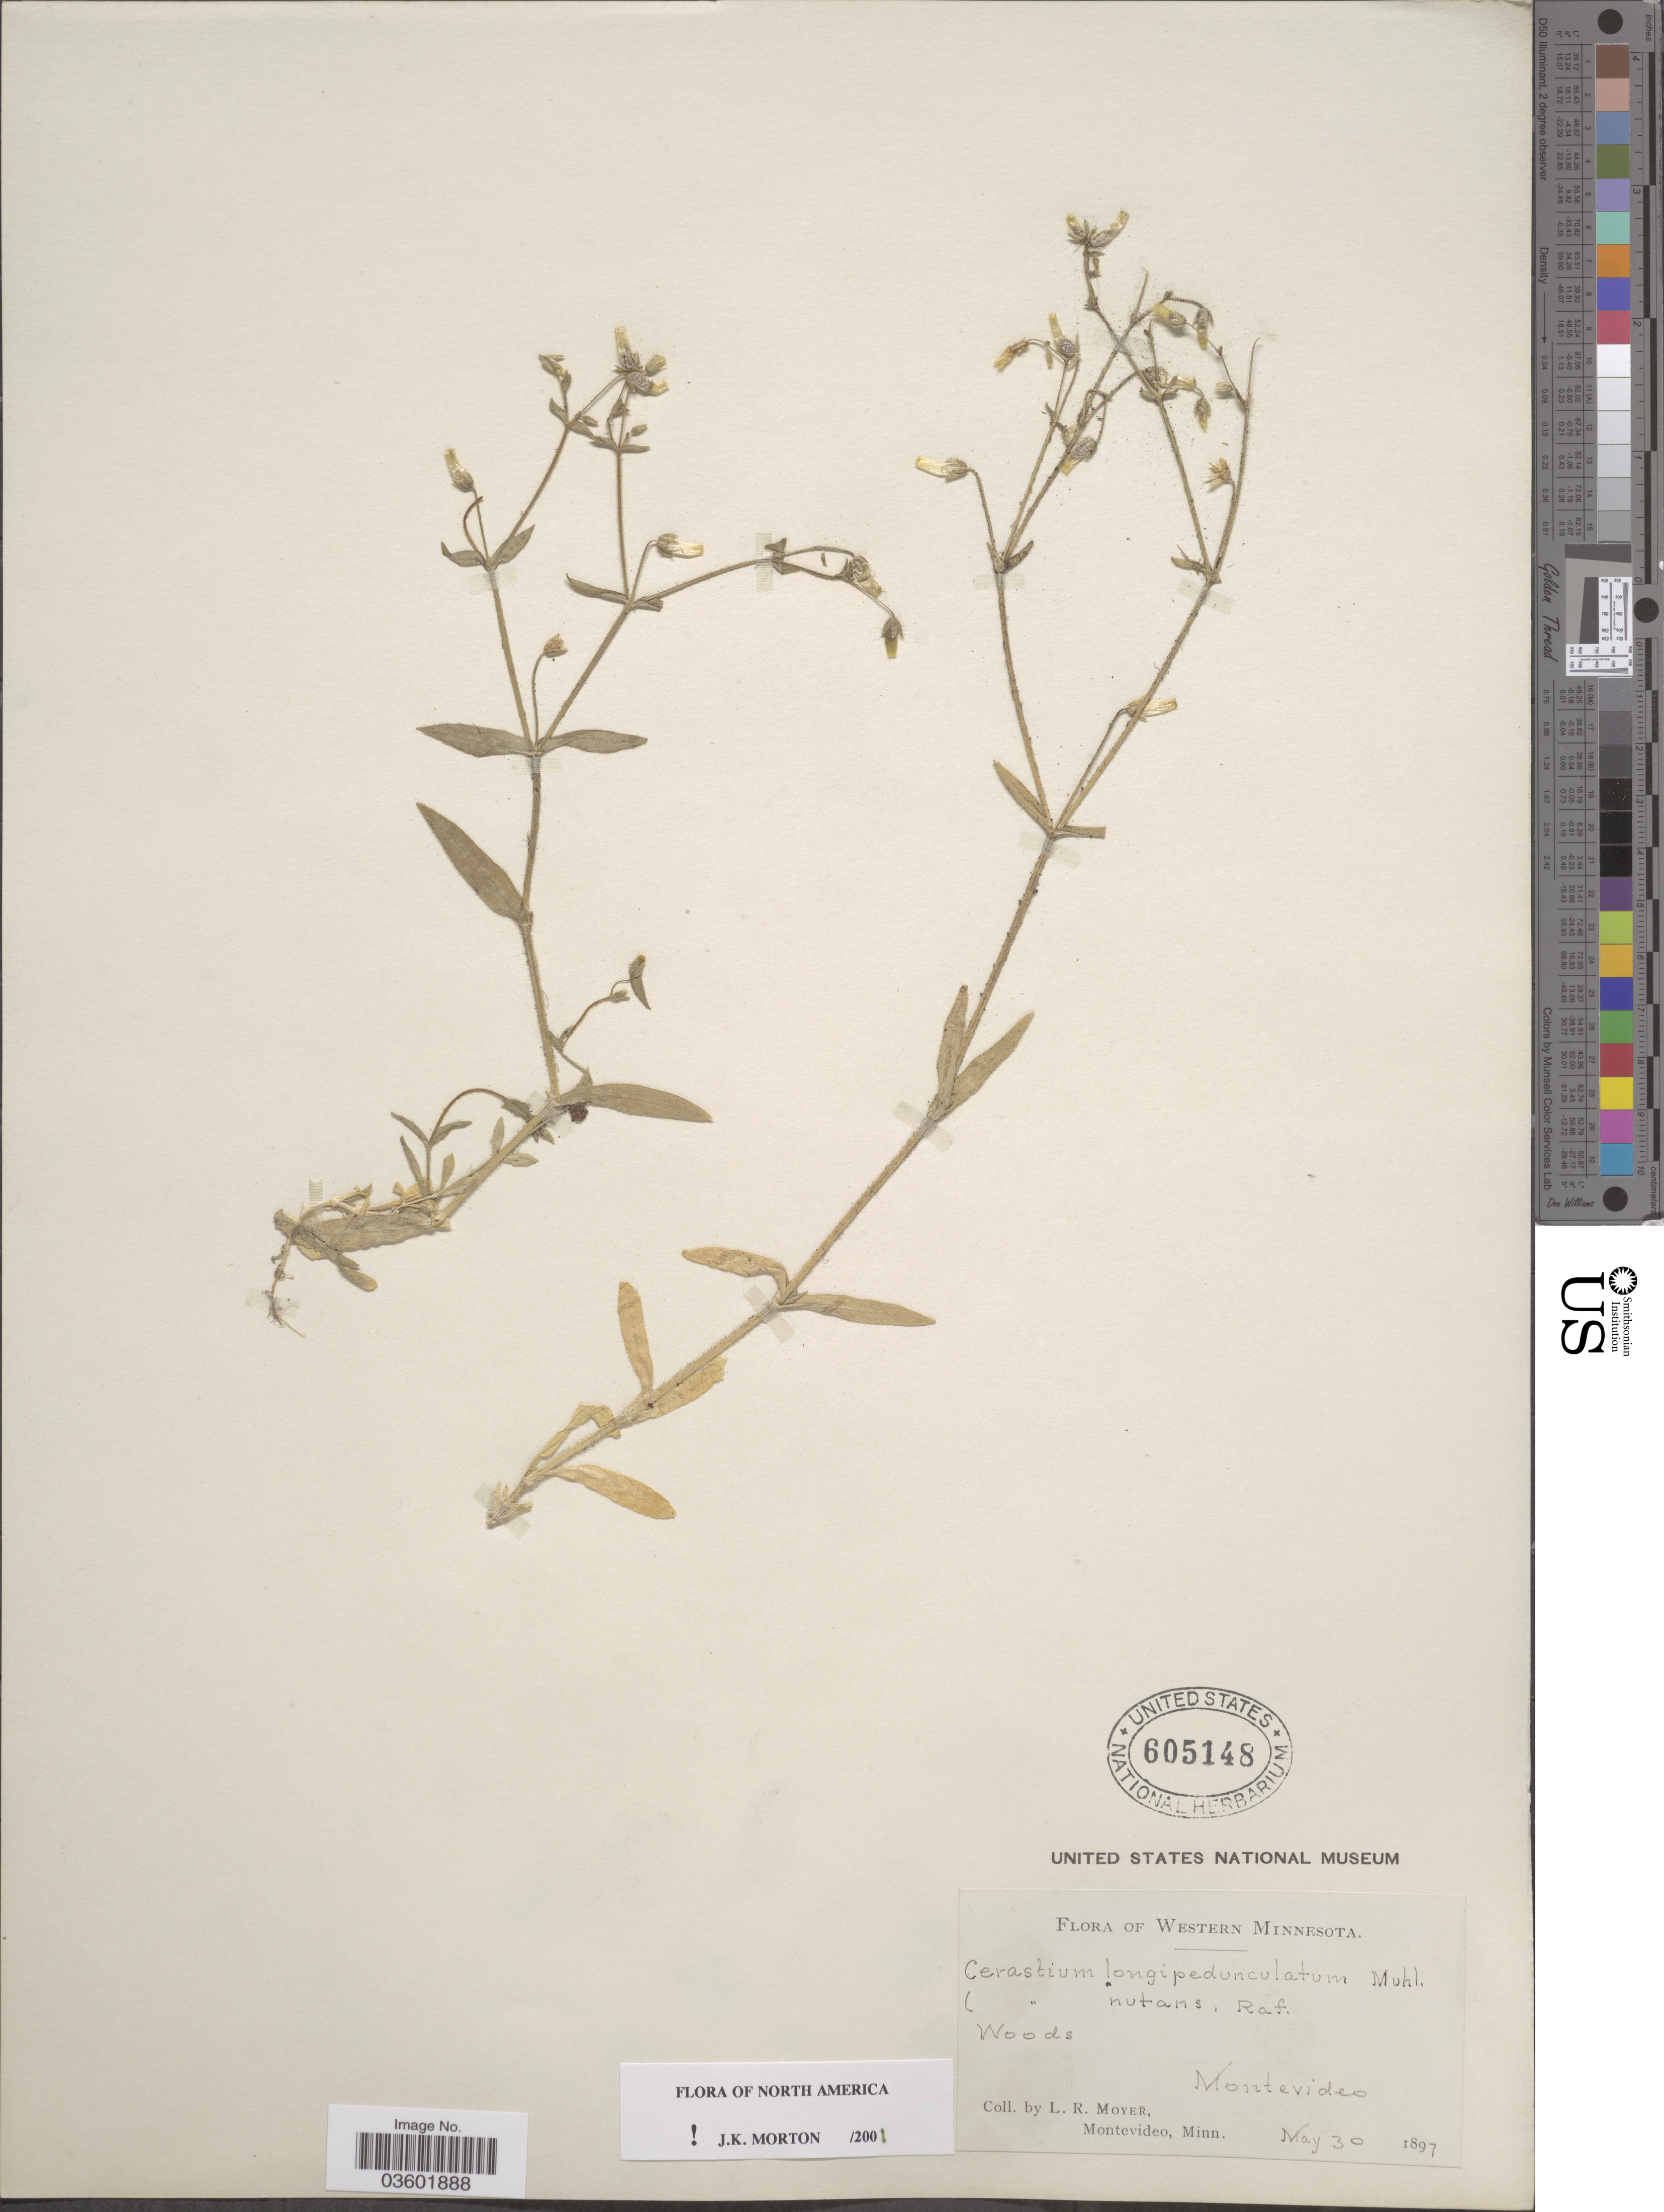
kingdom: Plantae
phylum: Tracheophyta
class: Magnoliopsida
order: Caryophyllales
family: Caryophyllaceae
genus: Cerastium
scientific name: Cerastium nutans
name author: Raf.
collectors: L. Moyer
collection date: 1897-05-30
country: United States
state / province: Minnesota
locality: Western Minnesota. Montevideo.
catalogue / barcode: US 605148